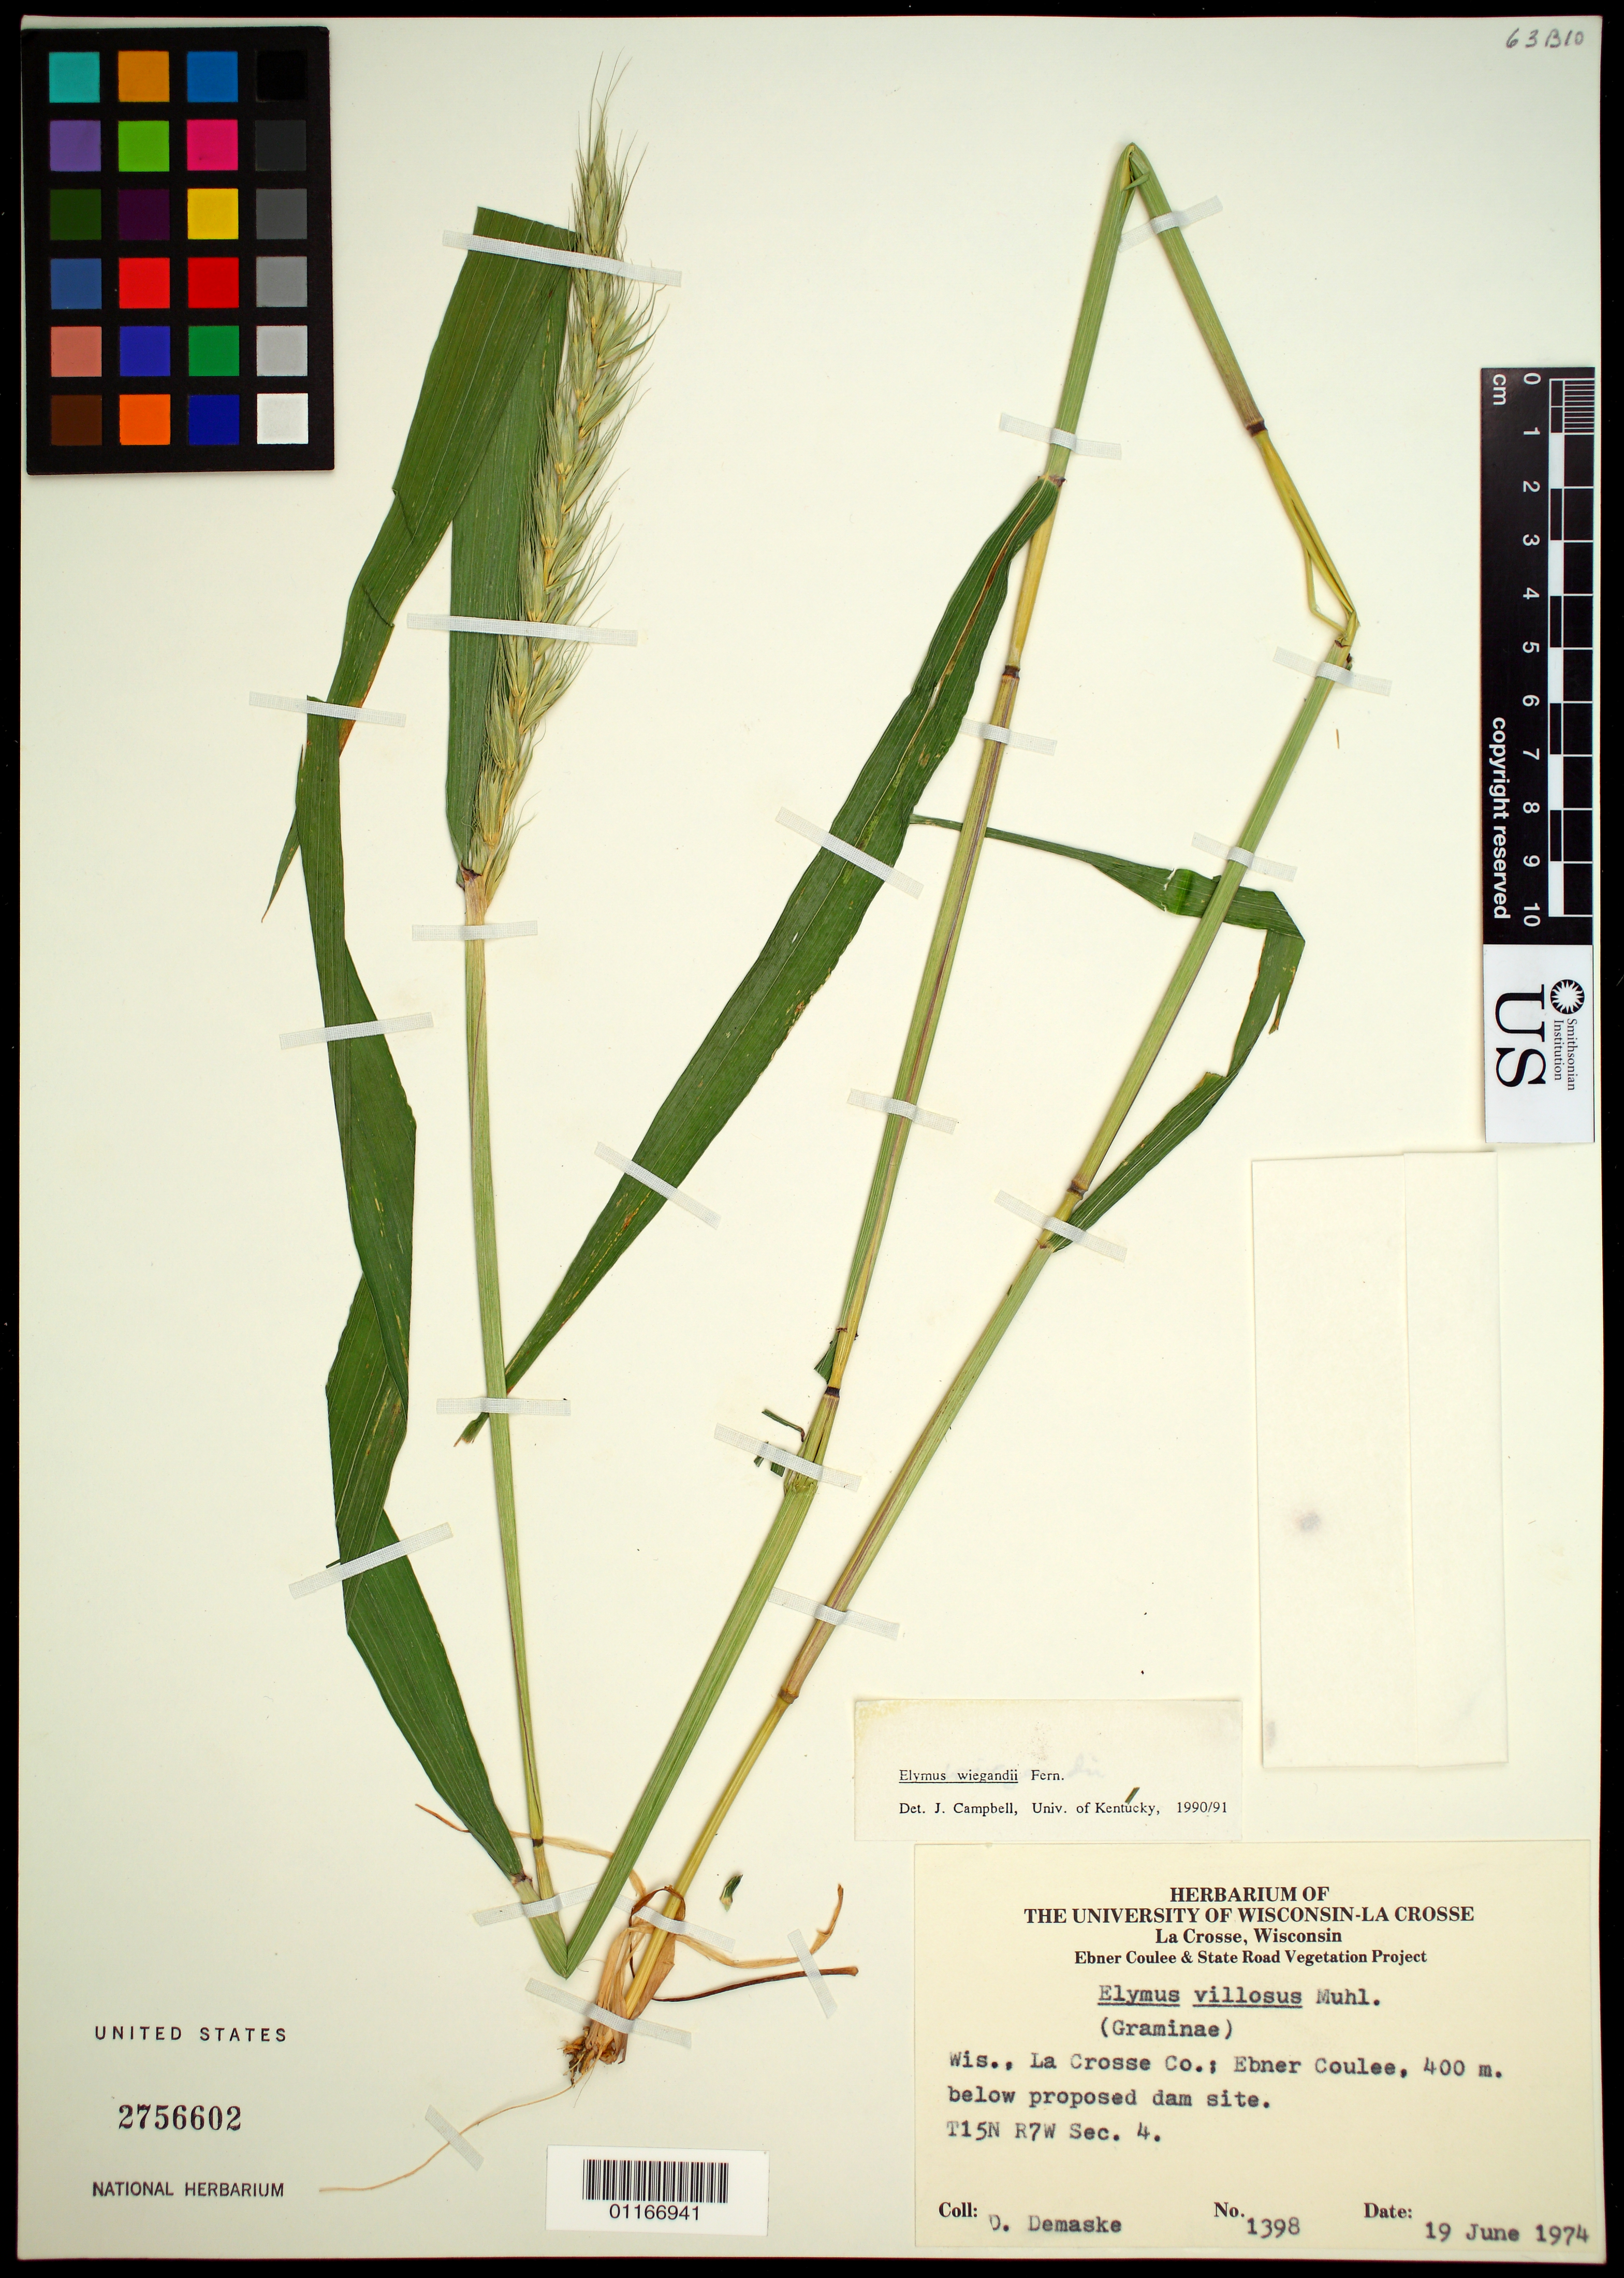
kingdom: Plantae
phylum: Tracheophyta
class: Liliopsida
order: Poales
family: Poaceae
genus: Elymus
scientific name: Elymus wiegandii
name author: Fernald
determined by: Campbell, J.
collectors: D. Demaske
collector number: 1398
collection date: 1974-06-19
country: United States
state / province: Wisconsin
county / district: La Crosse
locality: Ebner Coulee, 400m below proposed dam site. T15N R7W Sec 4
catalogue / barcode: US 2756602